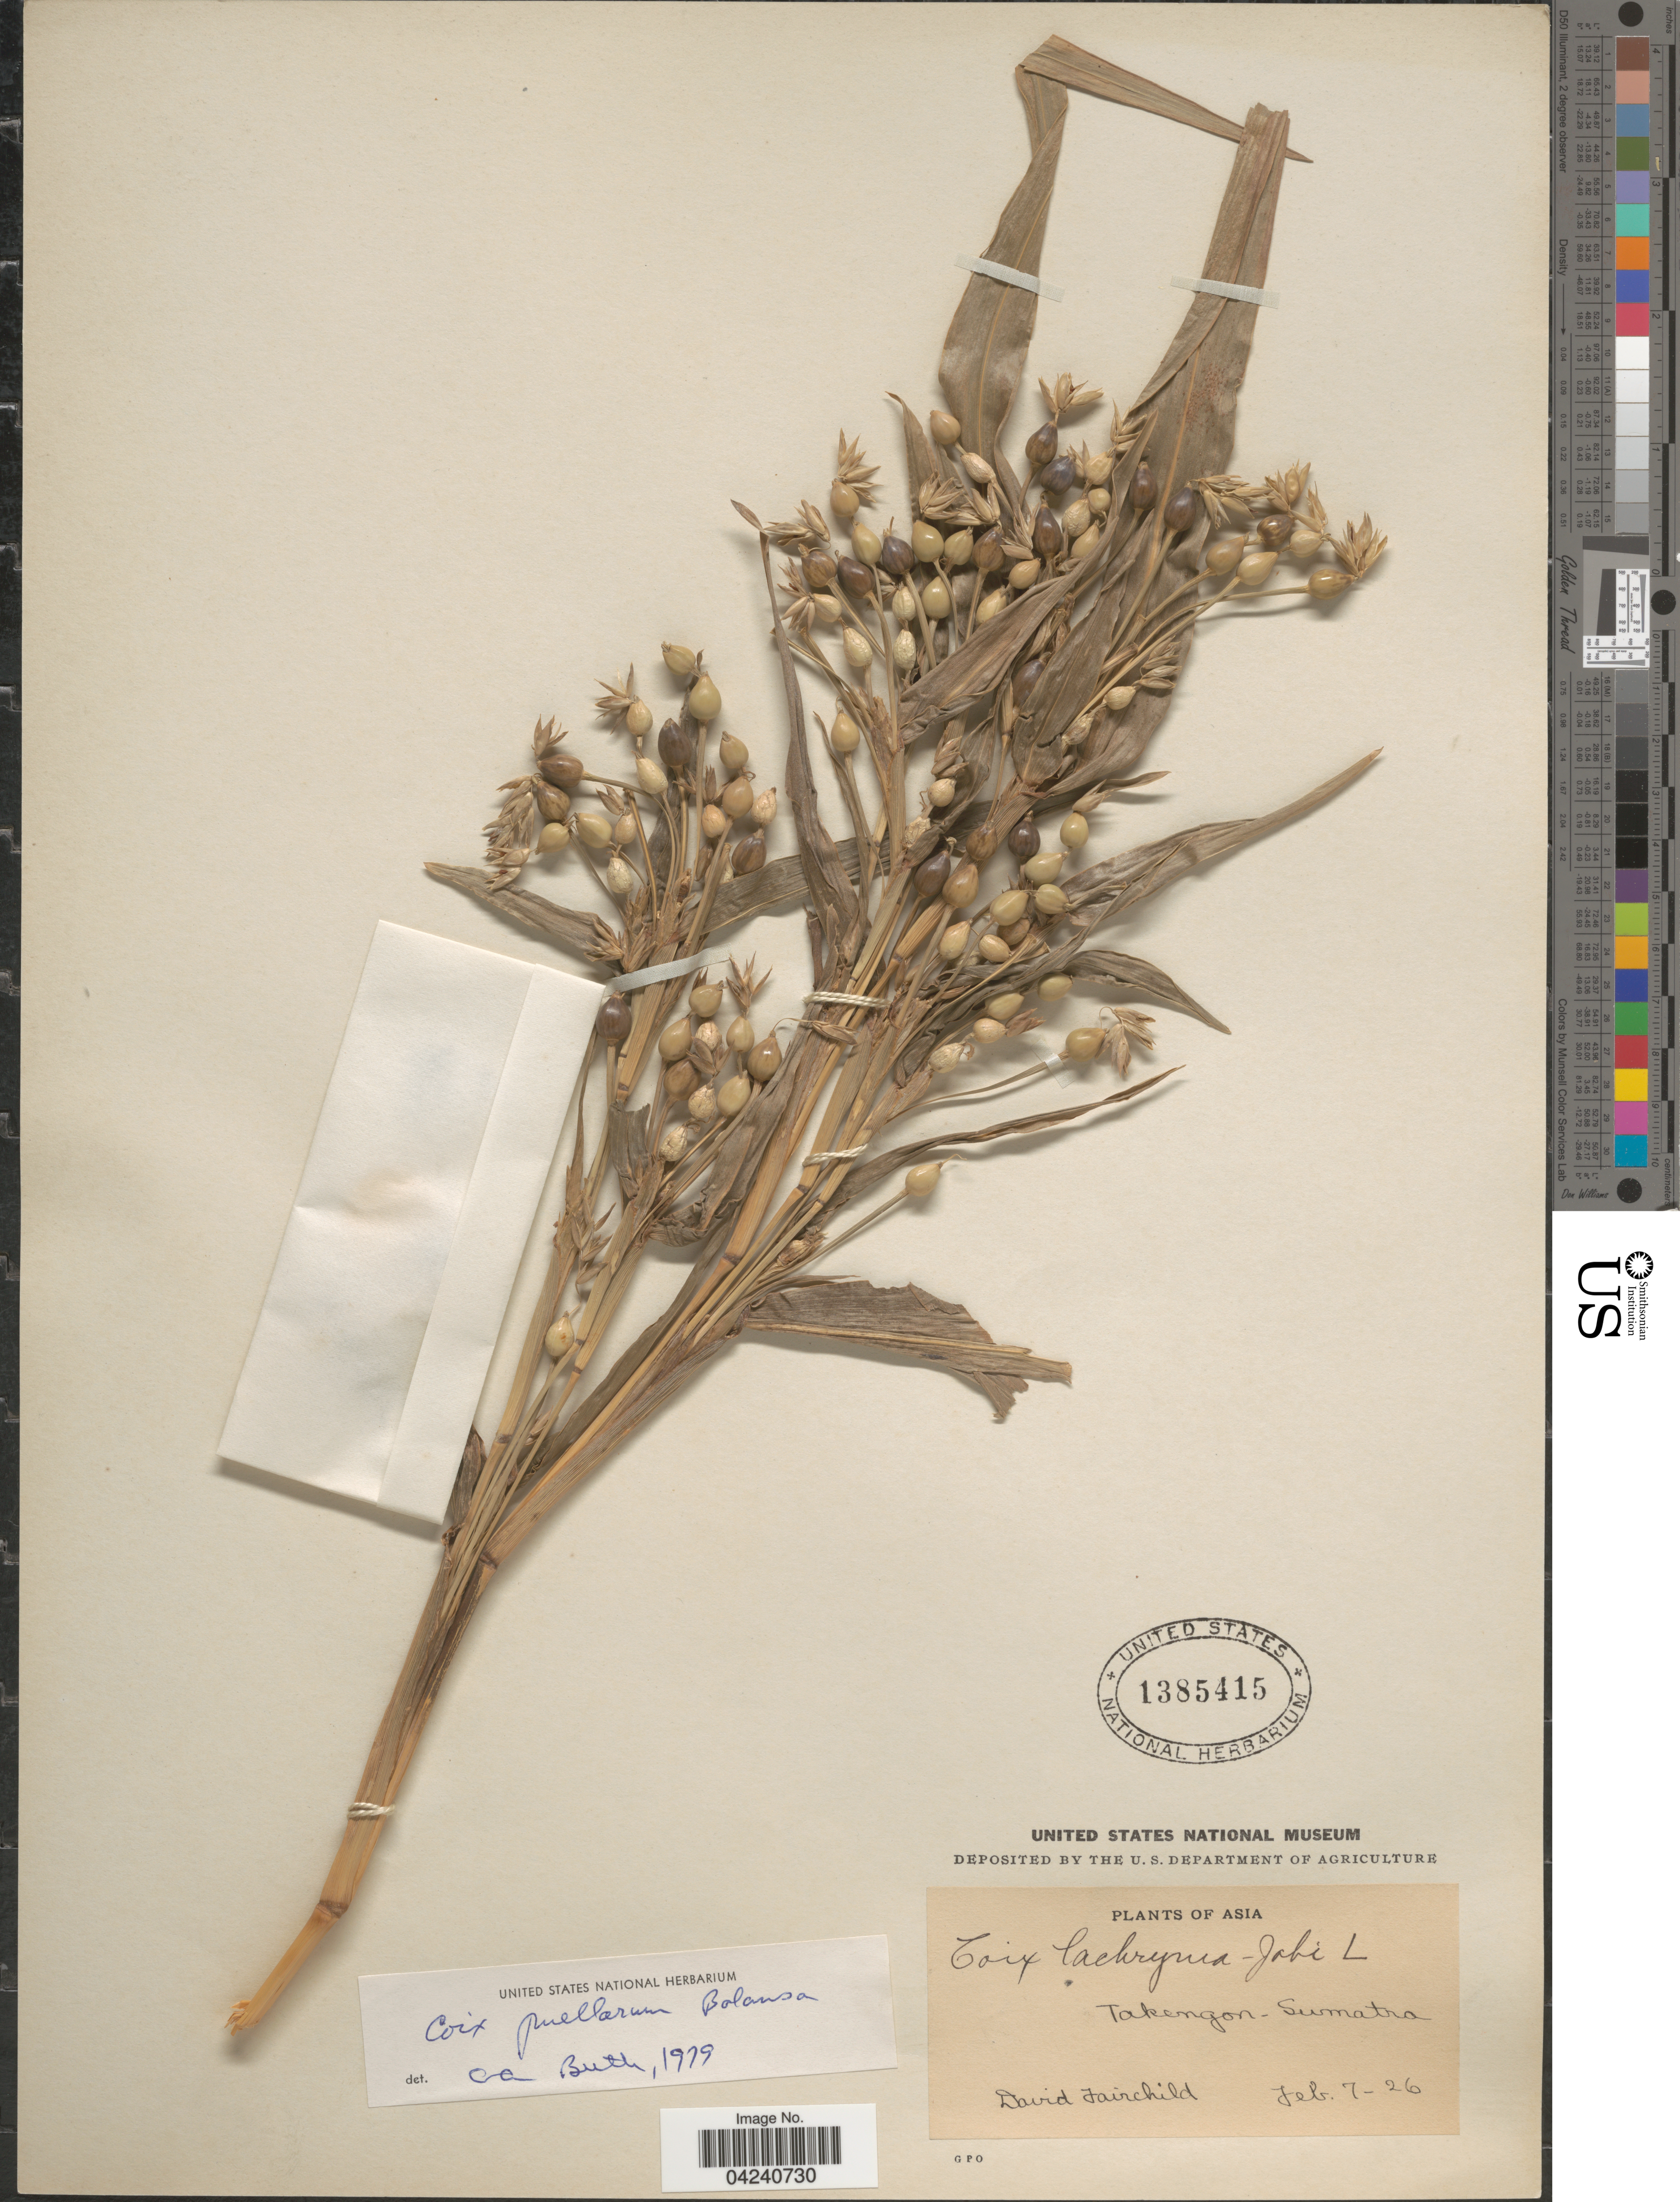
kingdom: Plantae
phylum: Tracheophyta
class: Liliopsida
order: Poales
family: Poaceae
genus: Coix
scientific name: Coix lacryma-jobi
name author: L.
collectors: D. Fairchild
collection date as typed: Transcribed d/m/y: 7/2/26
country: Indonesia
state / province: Sumatra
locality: Takengon.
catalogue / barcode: US 1385415